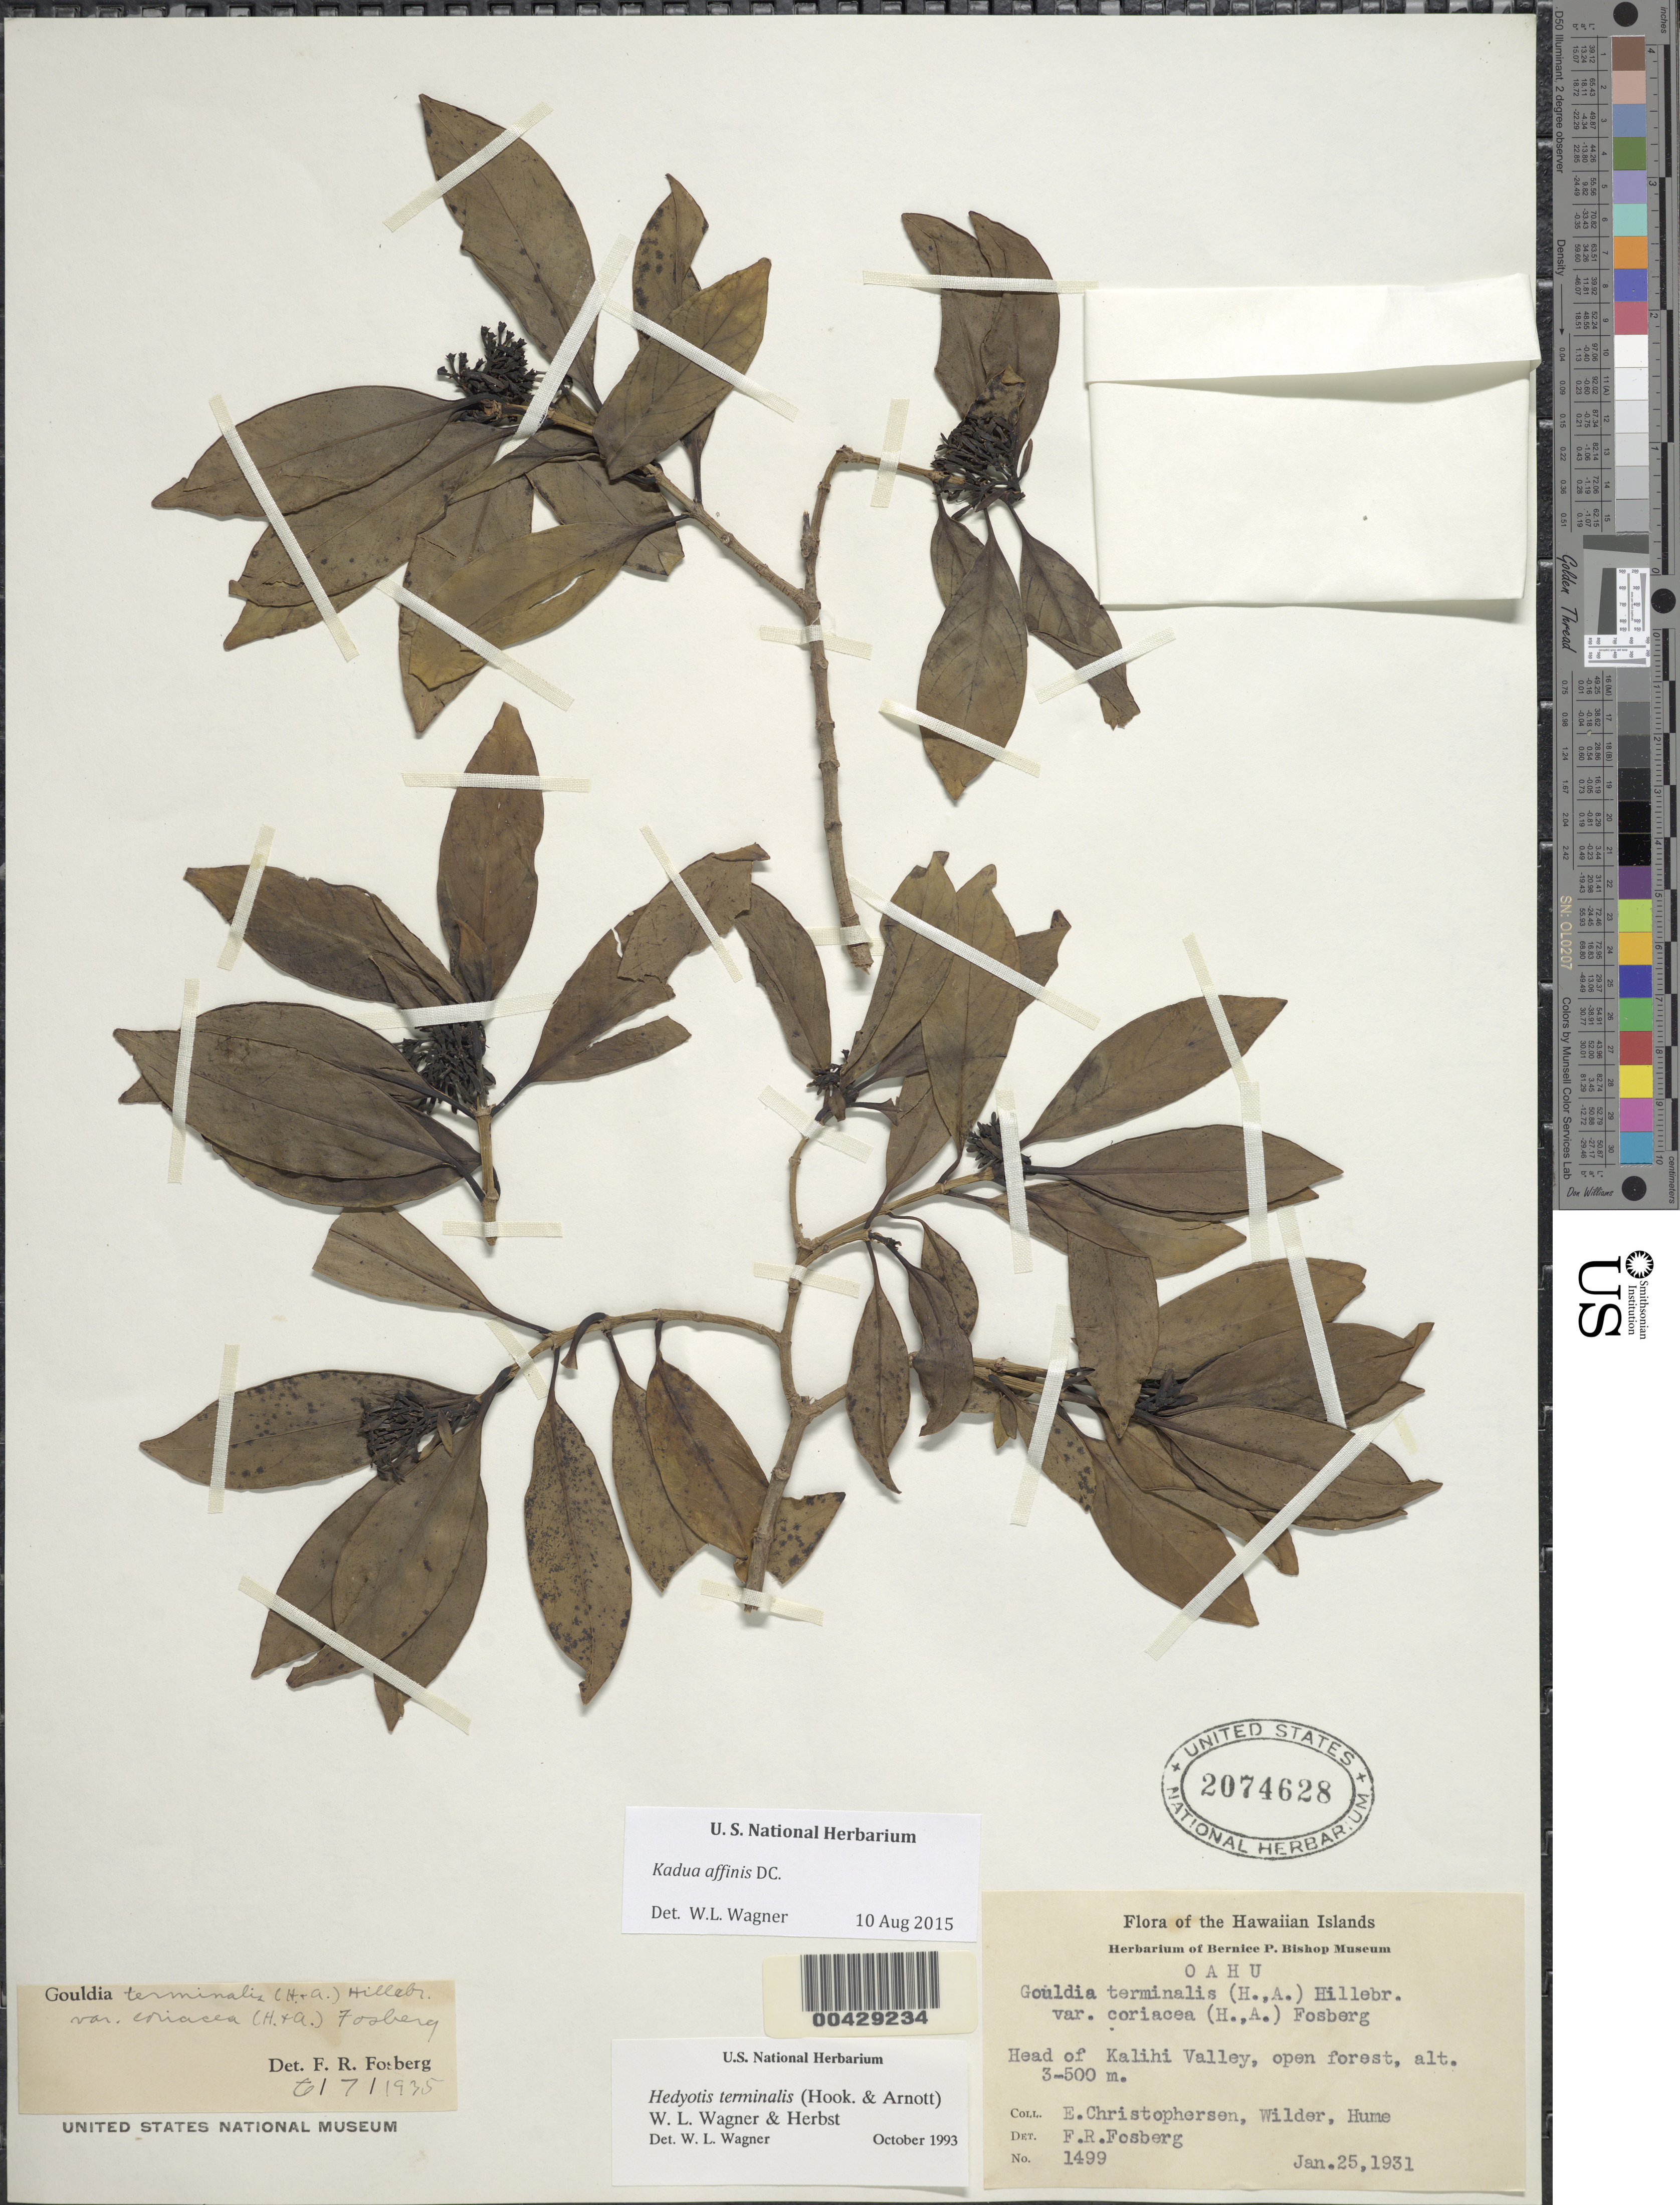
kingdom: Plantae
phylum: Tracheophyta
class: Magnoliopsida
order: Gentianales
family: Rubiaceae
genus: Kadua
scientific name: Kadua affinis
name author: DC.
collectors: E. Christophersen, G. Wilder & E. Hume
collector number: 1499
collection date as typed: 25 Jan 1931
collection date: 1931-01-25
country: United States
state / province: Hawaii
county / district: Honolulu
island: Oahu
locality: Head of Kalihi Valley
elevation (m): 300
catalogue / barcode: US 2074628